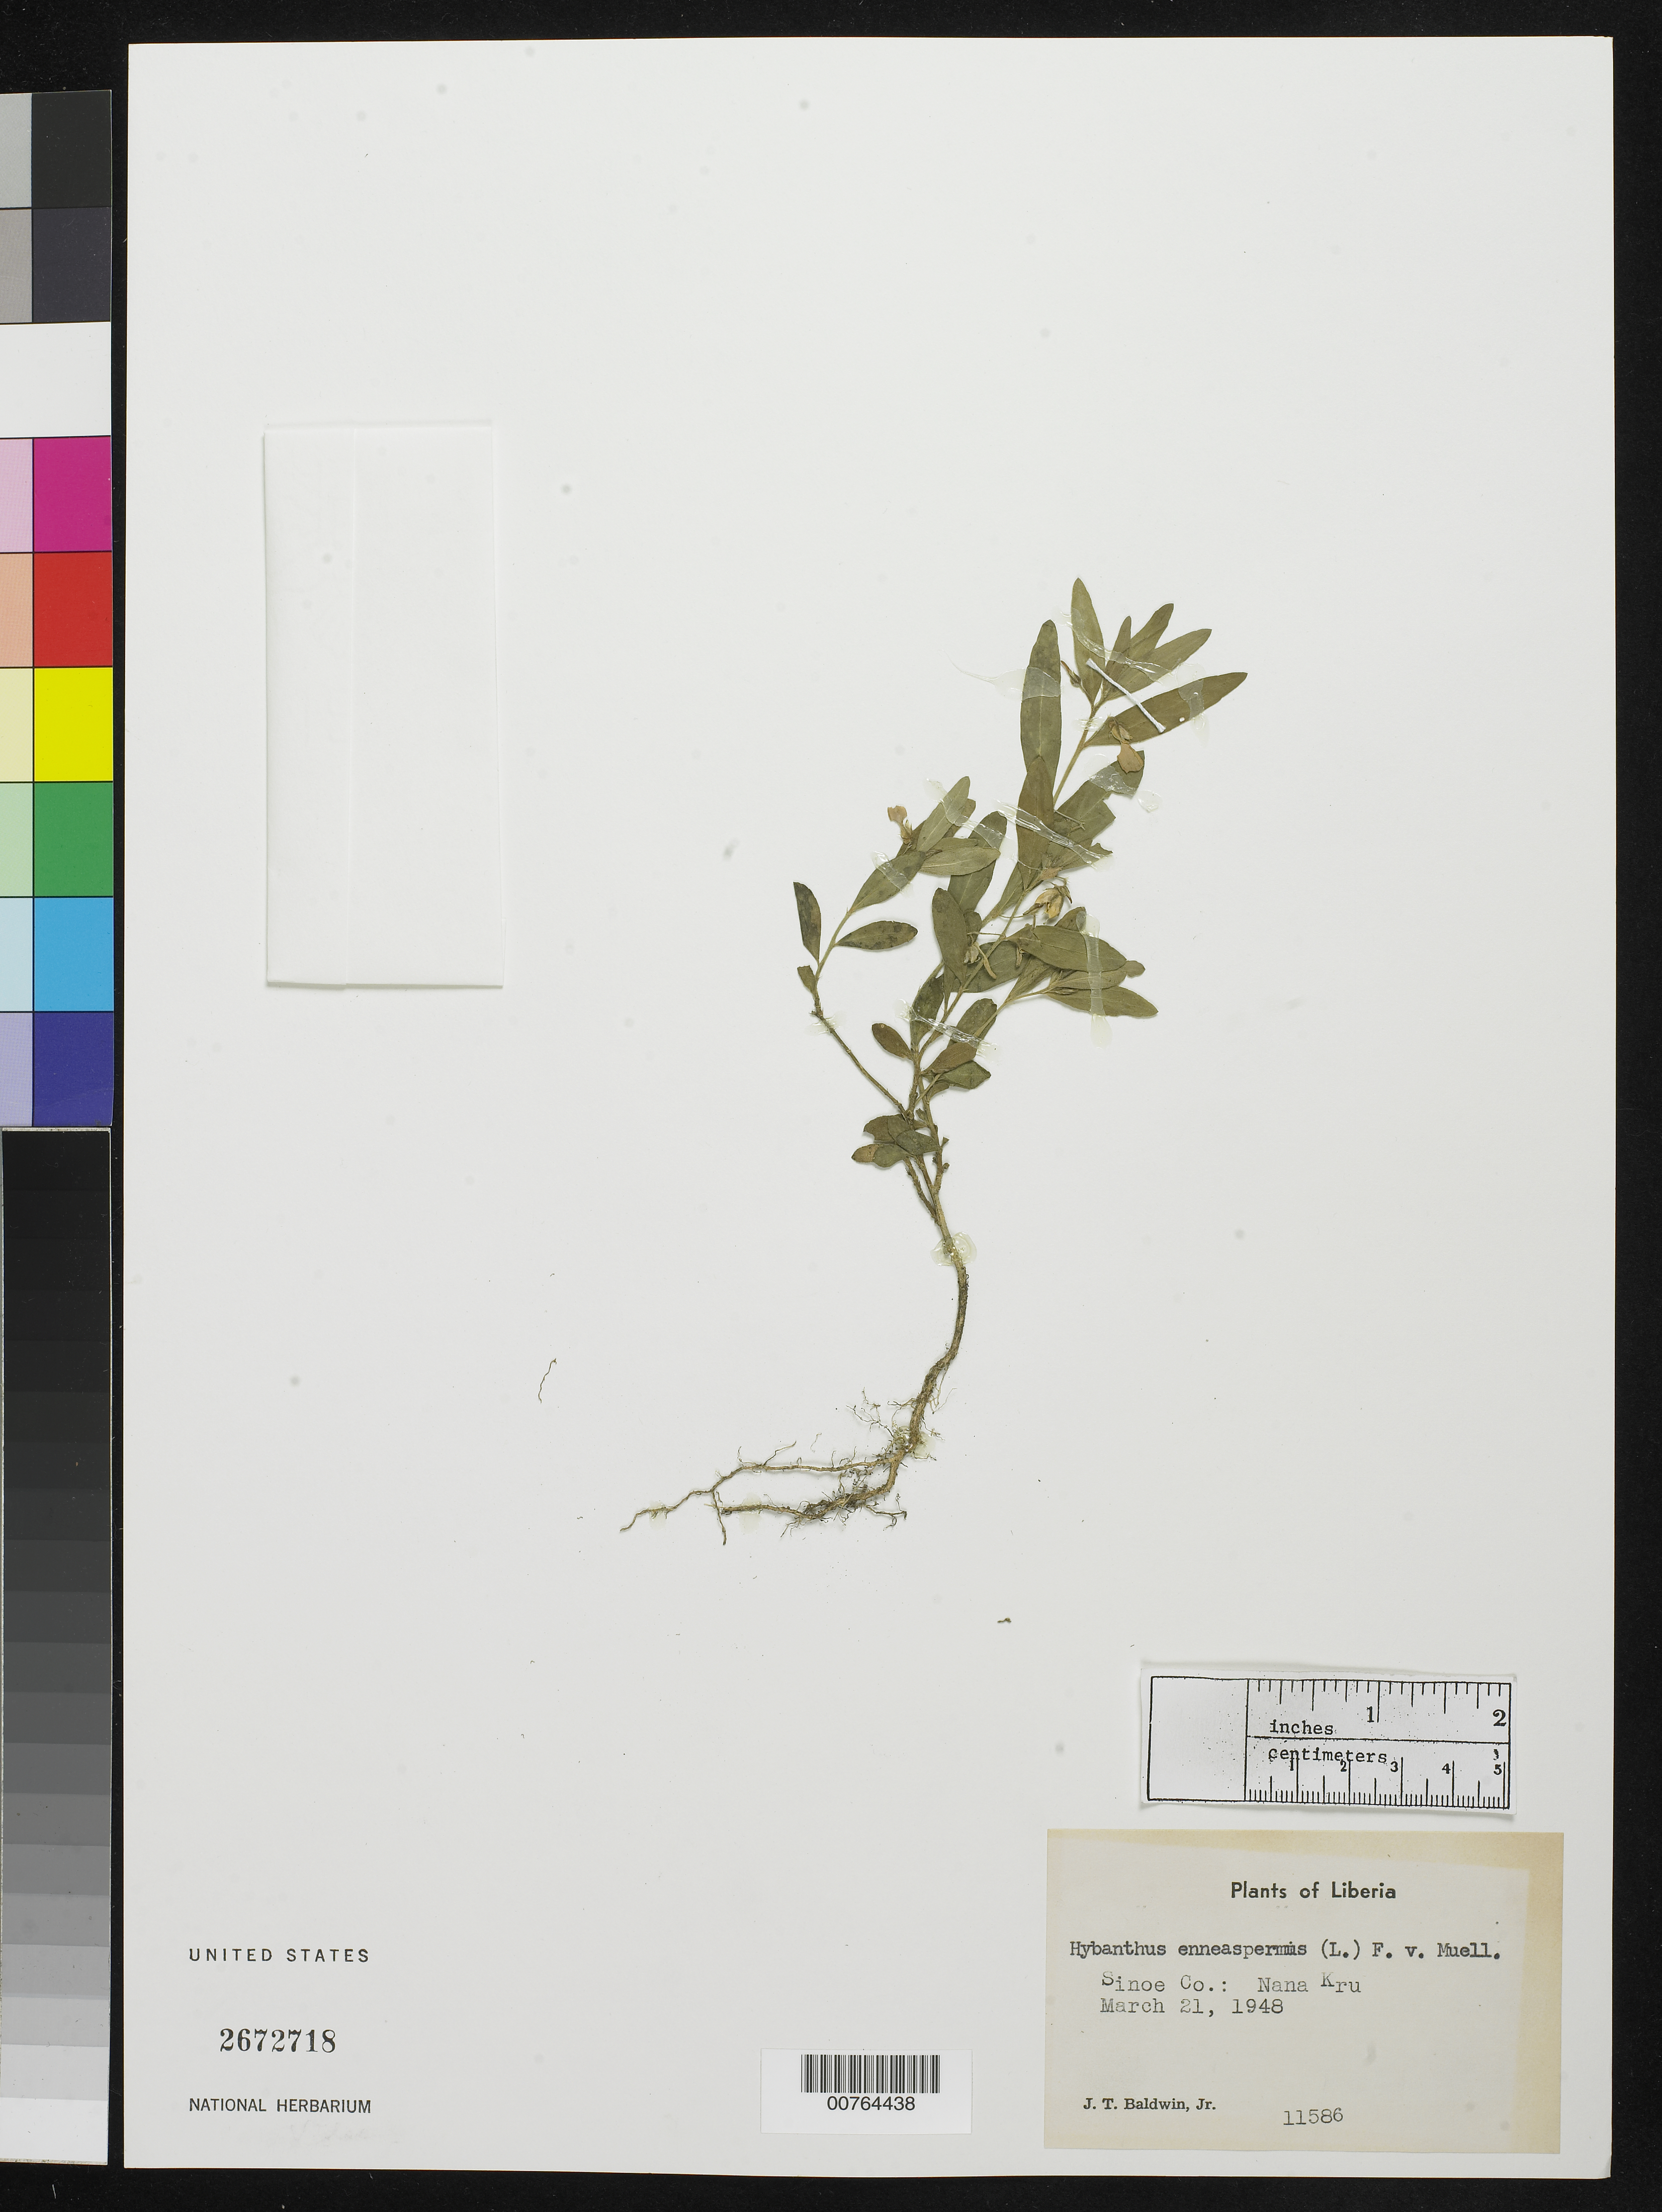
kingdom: Plantae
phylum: Tracheophyta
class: Magnoliopsida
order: Malpighiales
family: Violaceae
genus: Pigea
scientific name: Pigea enneasperma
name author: (L.) P.I. Forst.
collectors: J. T. Baldwin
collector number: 11586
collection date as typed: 21 Mar 1948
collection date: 1948-03-21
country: Liberia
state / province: Sinoe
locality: Nana Kru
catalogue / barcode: US 2672718